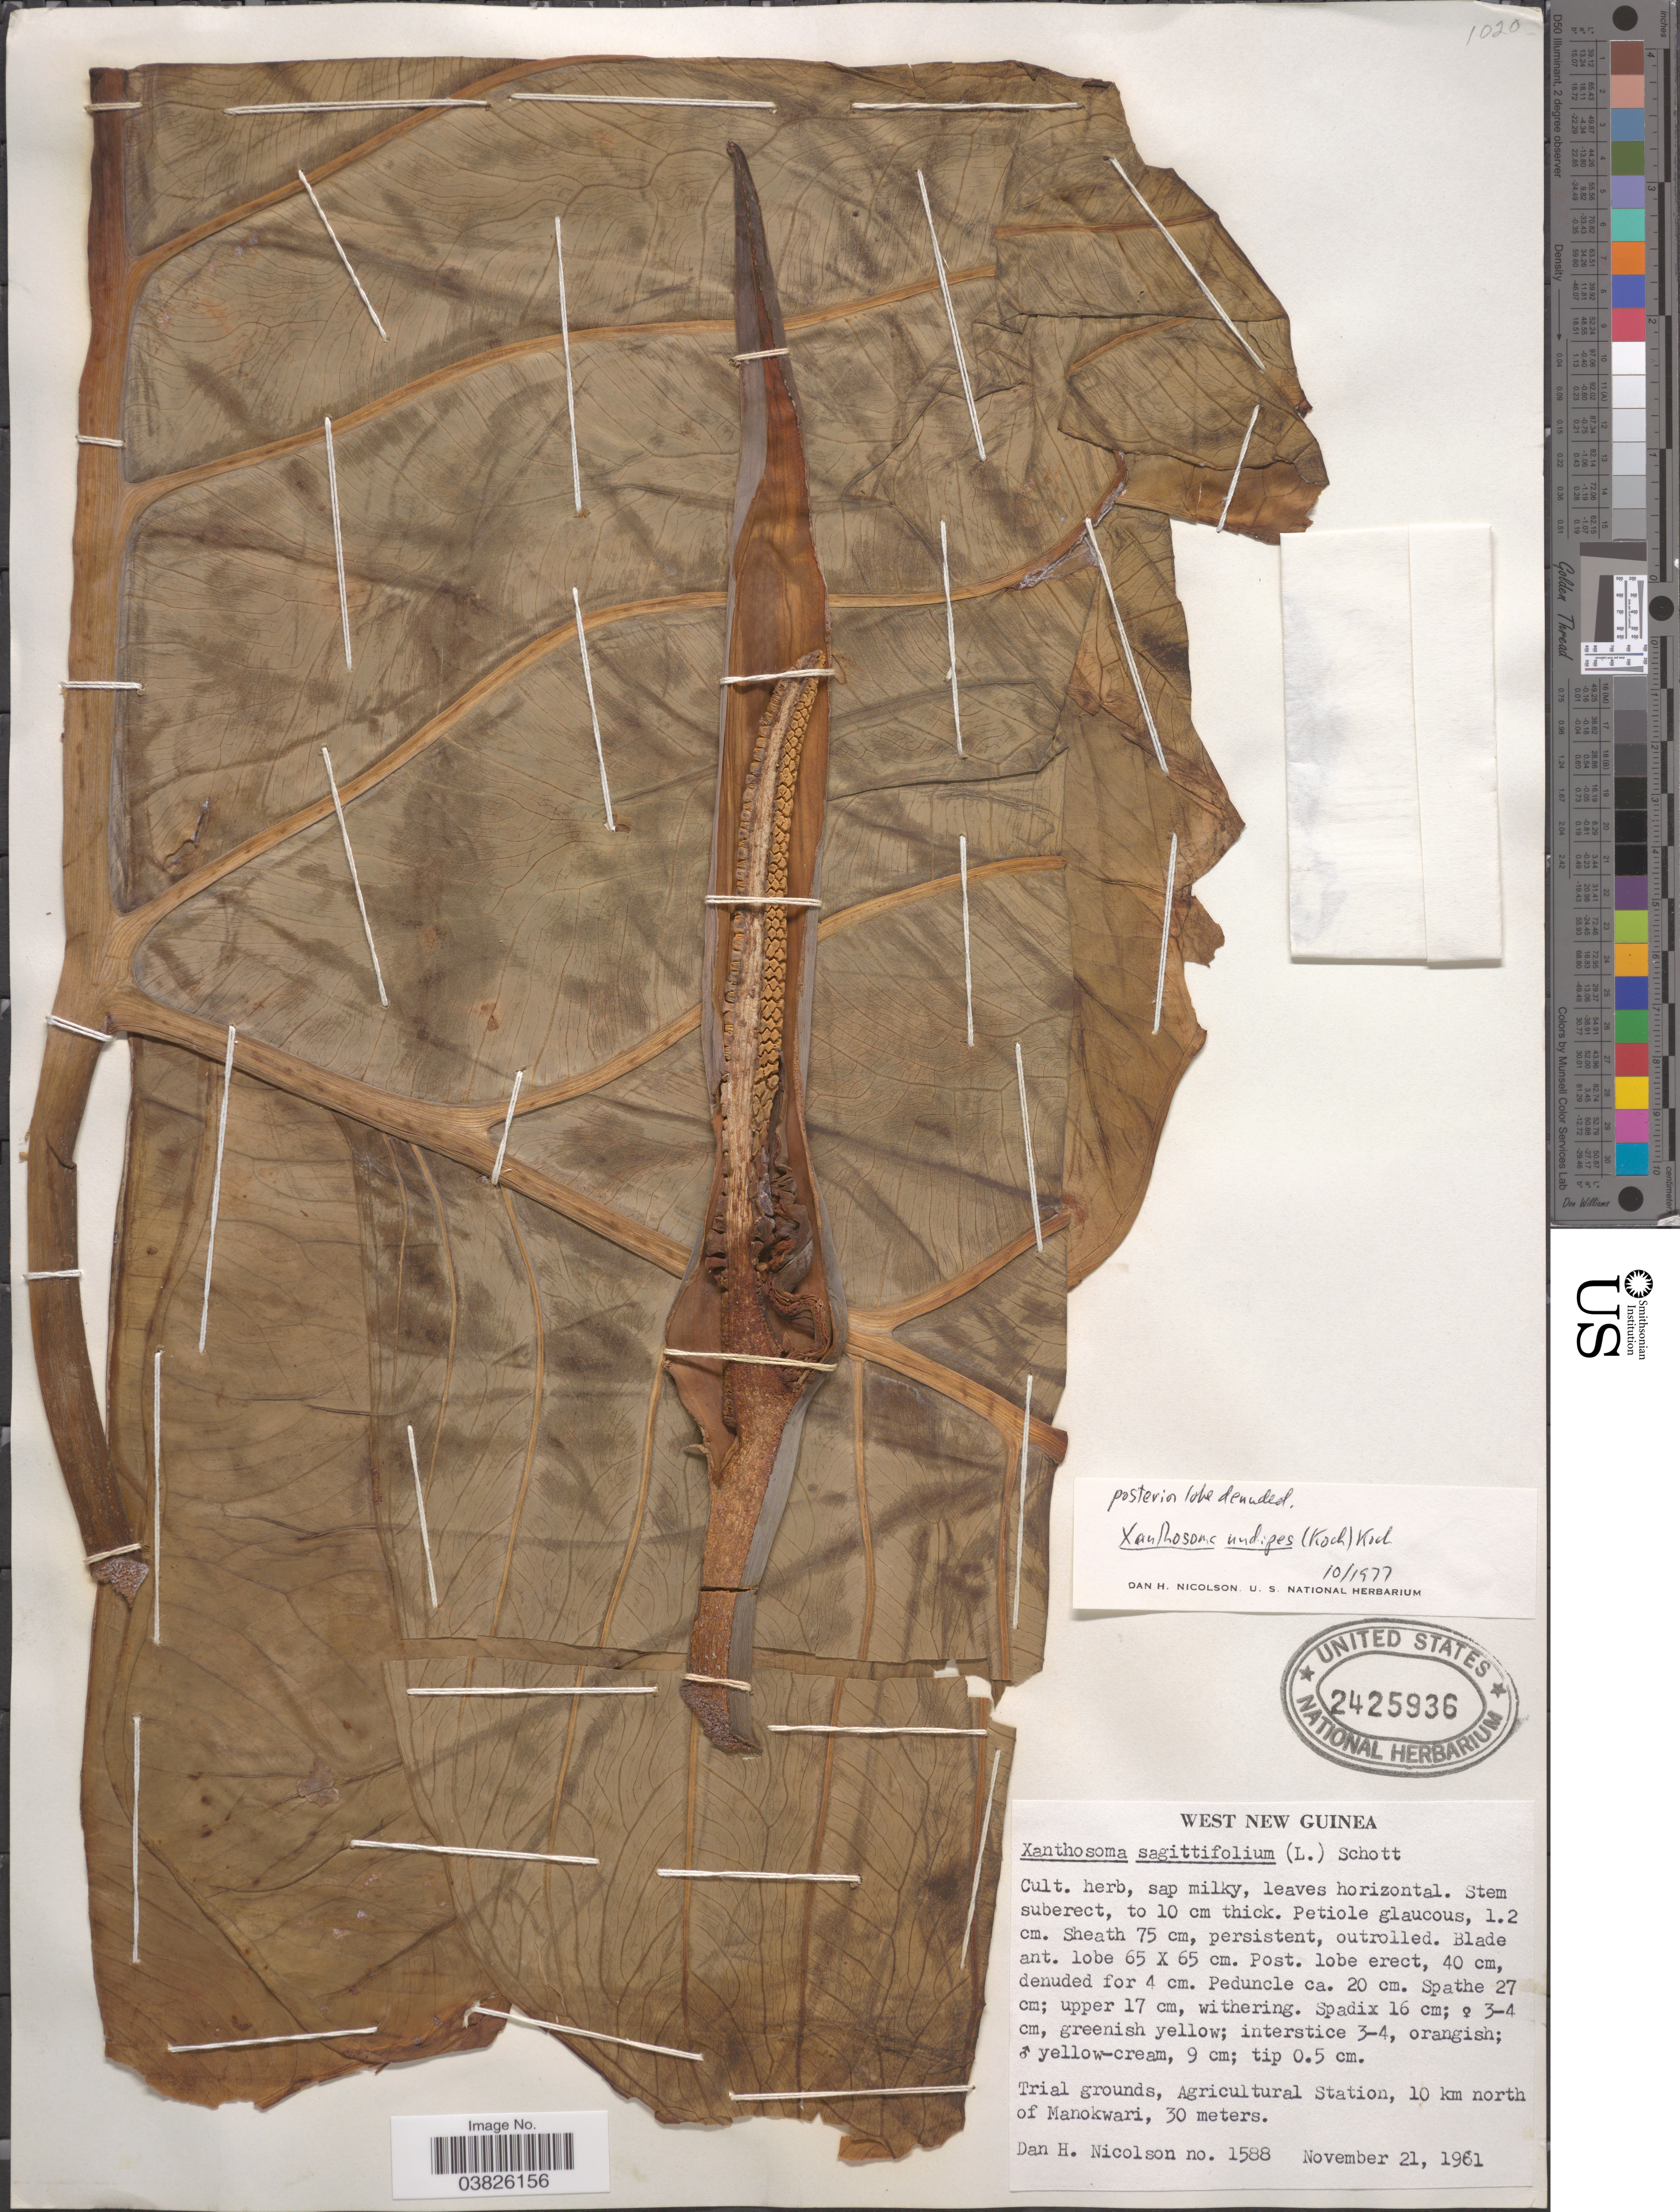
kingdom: Plantae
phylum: Tracheophyta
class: Liliopsida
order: Alismatales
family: Araceae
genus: Xanthosoma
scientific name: Xanthosoma sagittifolium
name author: (L.) Schott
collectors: D. H. Nicolson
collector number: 1588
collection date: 1961-11-21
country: Indonesia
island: New Guinea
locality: West New Guinea. Trial grounds, Agricultural Station, 10 km north of Manokwari.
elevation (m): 30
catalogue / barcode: US 2425936